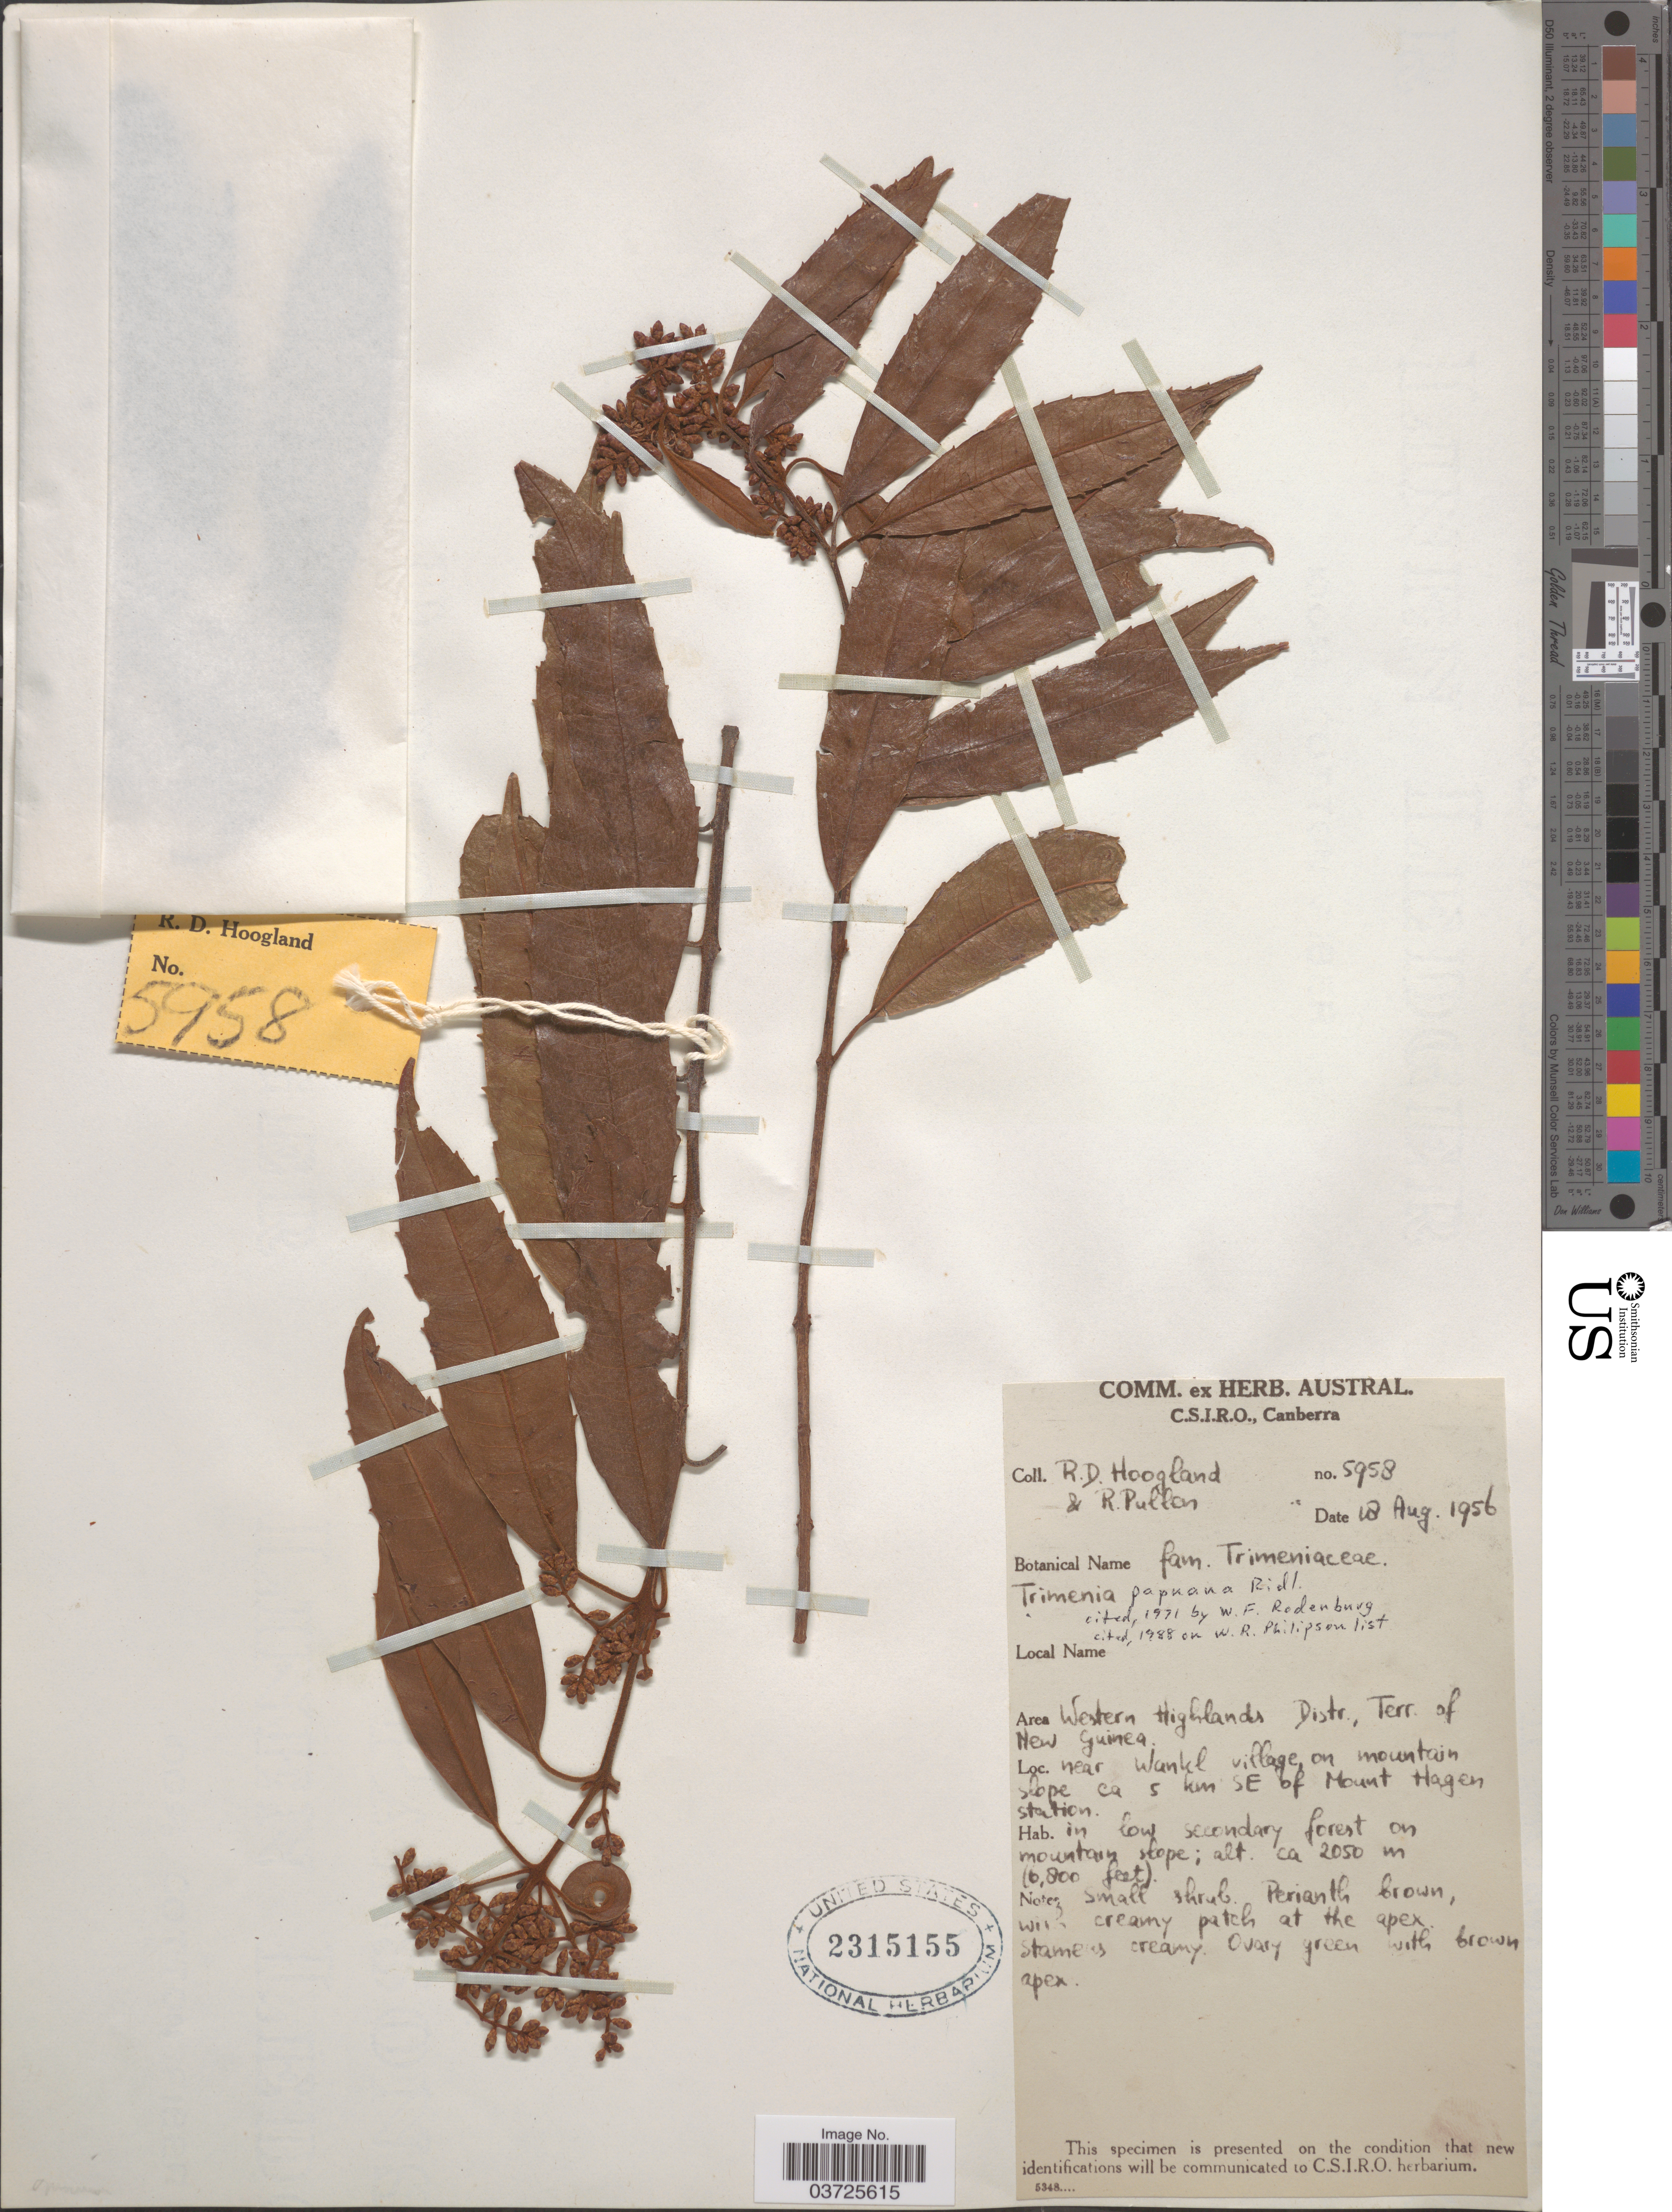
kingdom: Plantae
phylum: Tracheophyta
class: Magnoliopsida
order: Austrobaileyales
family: Trimeniaceae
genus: Trimenia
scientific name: Trimenia papuana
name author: Ridl.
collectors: R. D. Hoogland & R. Pullen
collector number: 5958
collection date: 1956-08-18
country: Papua New Guinea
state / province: Western Highlands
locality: Area Western Highlands Distr., Terr. of New Guinea. Near Wankl village on mountain slope ca 5 km SE of Mount Hagen station.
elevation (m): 2073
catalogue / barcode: US 2315155